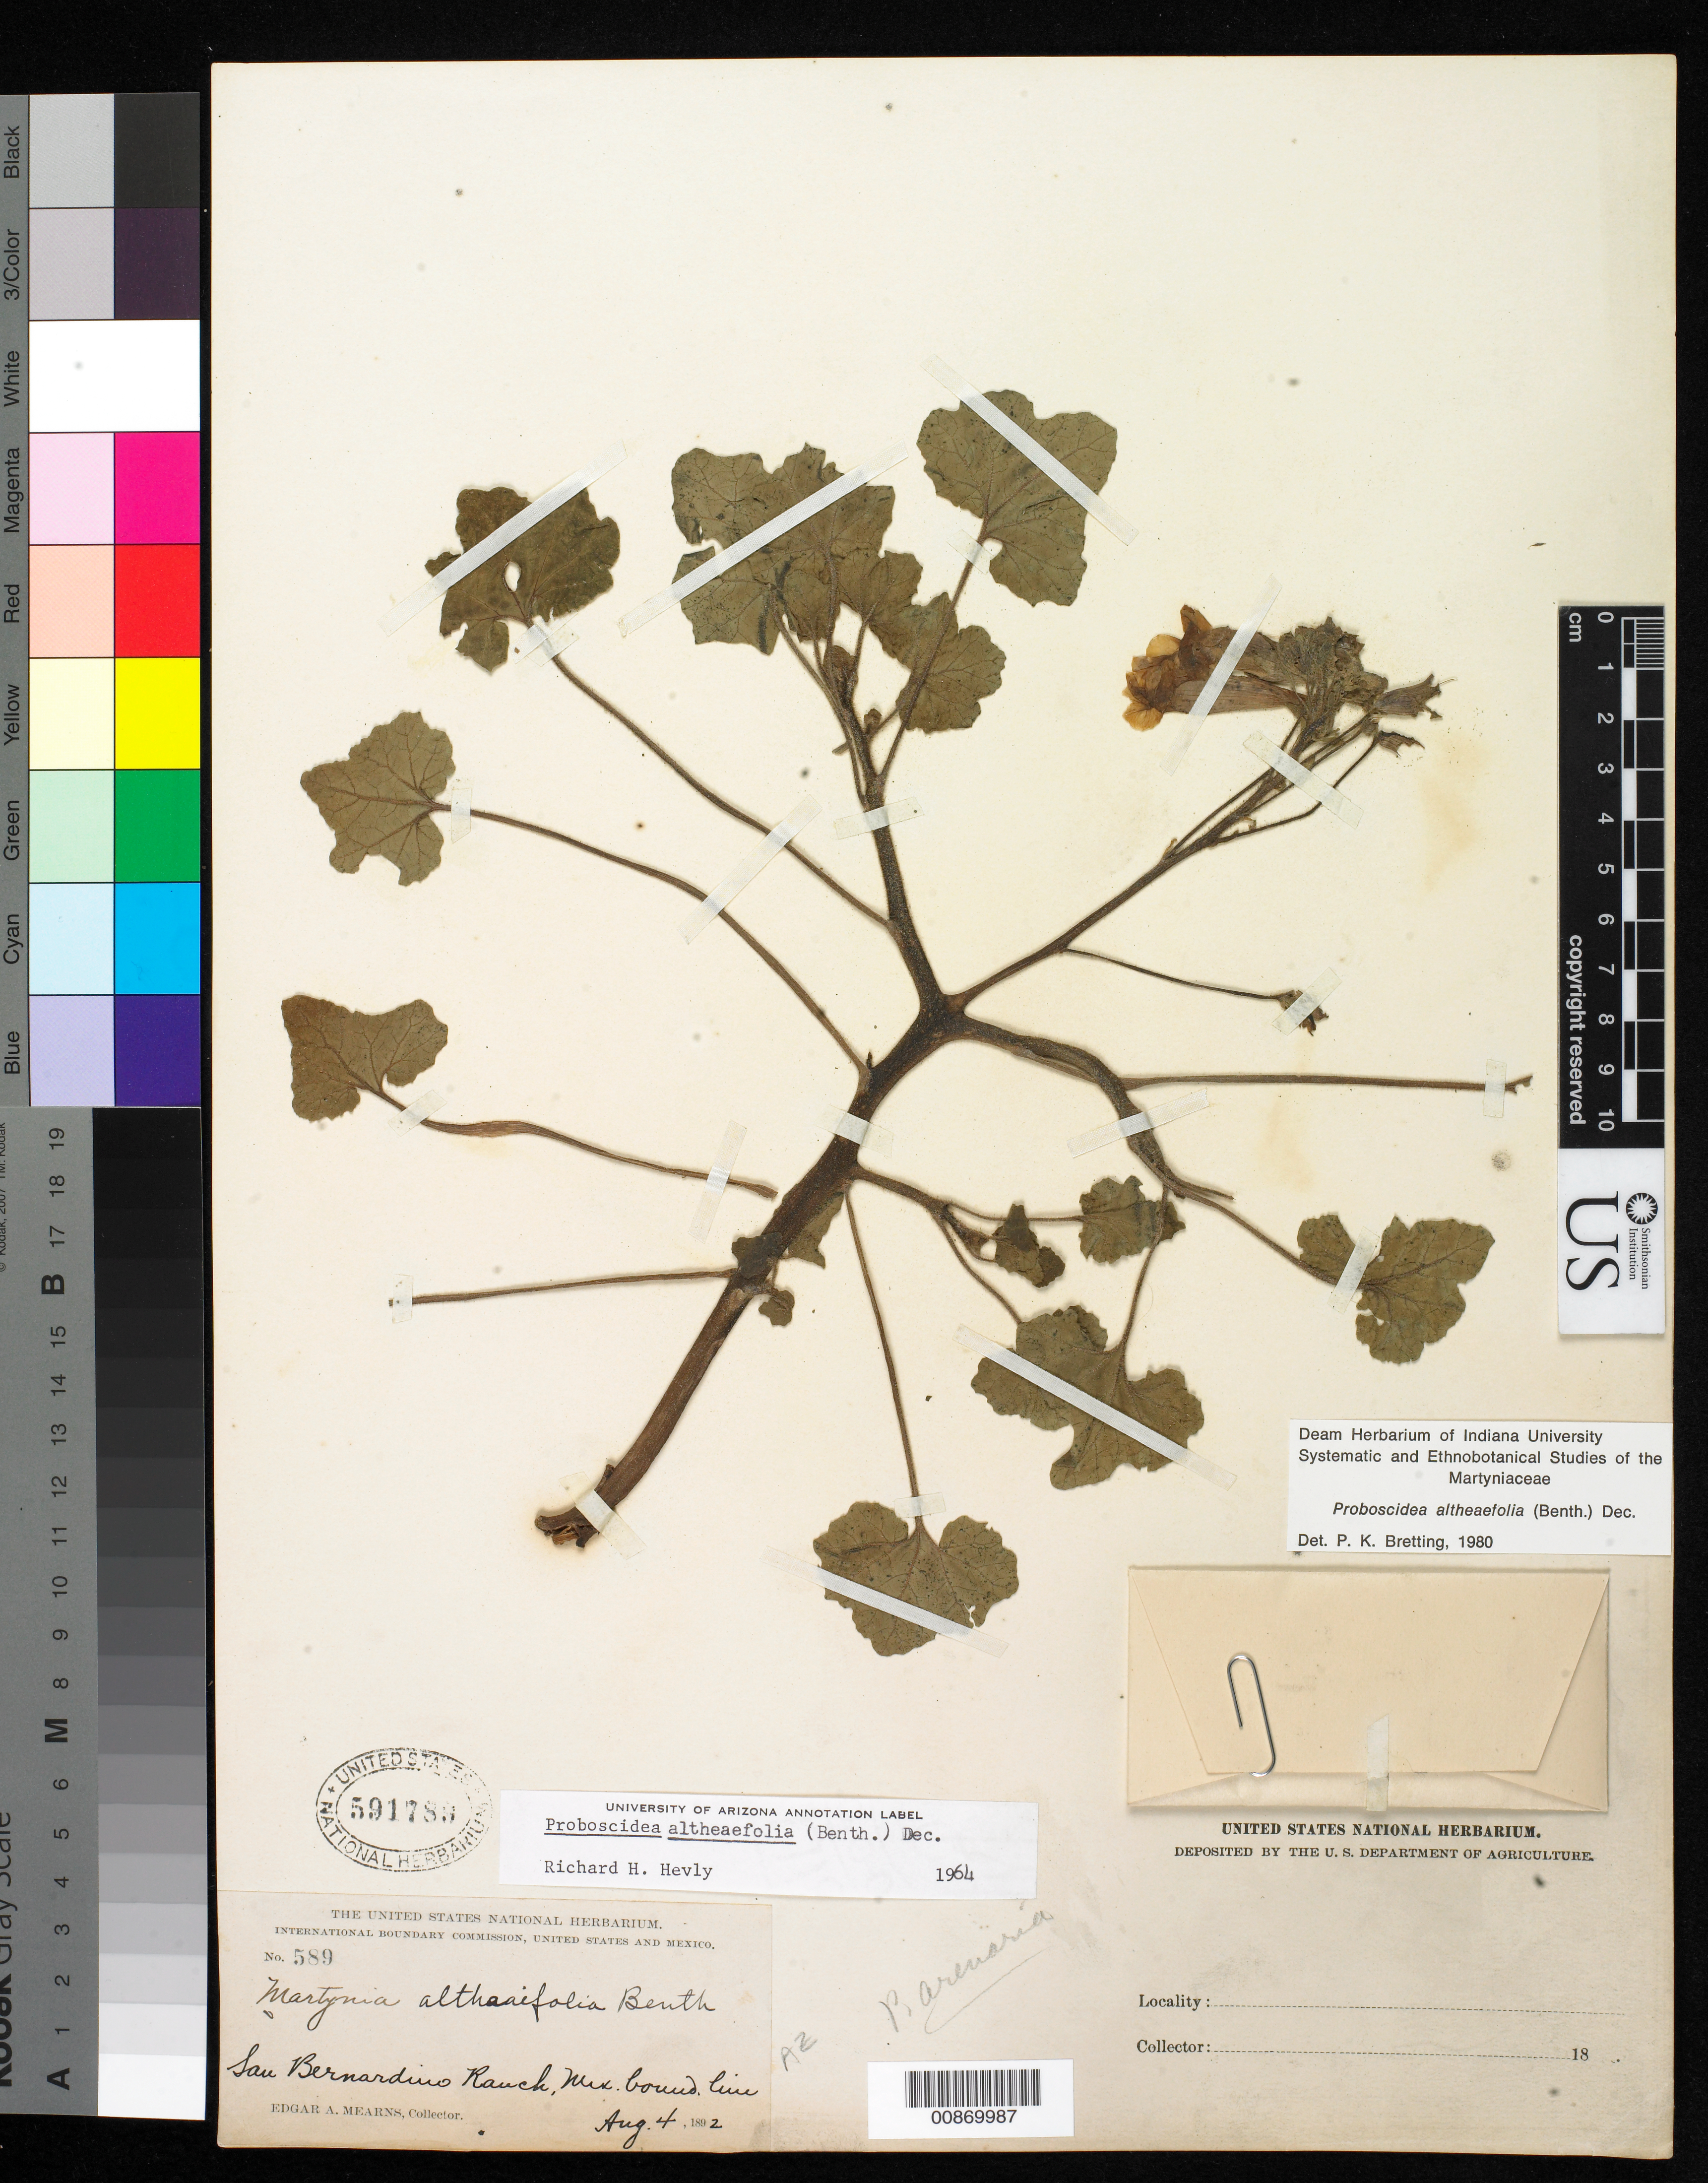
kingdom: Plantae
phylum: Tracheophyta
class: Magnoliopsida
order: Lamiales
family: Martyniaceae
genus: Proboscidea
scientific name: Proboscidea althaeifolia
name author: (Benth.) Decne.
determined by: Bretting, Peter K.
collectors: E. A. Mearns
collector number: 589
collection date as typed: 04 Aug 1892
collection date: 1892-08-04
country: United States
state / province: Arizona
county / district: Cochise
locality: San Bernardino Ranch, Mexican Boundary Line.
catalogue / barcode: US 591789